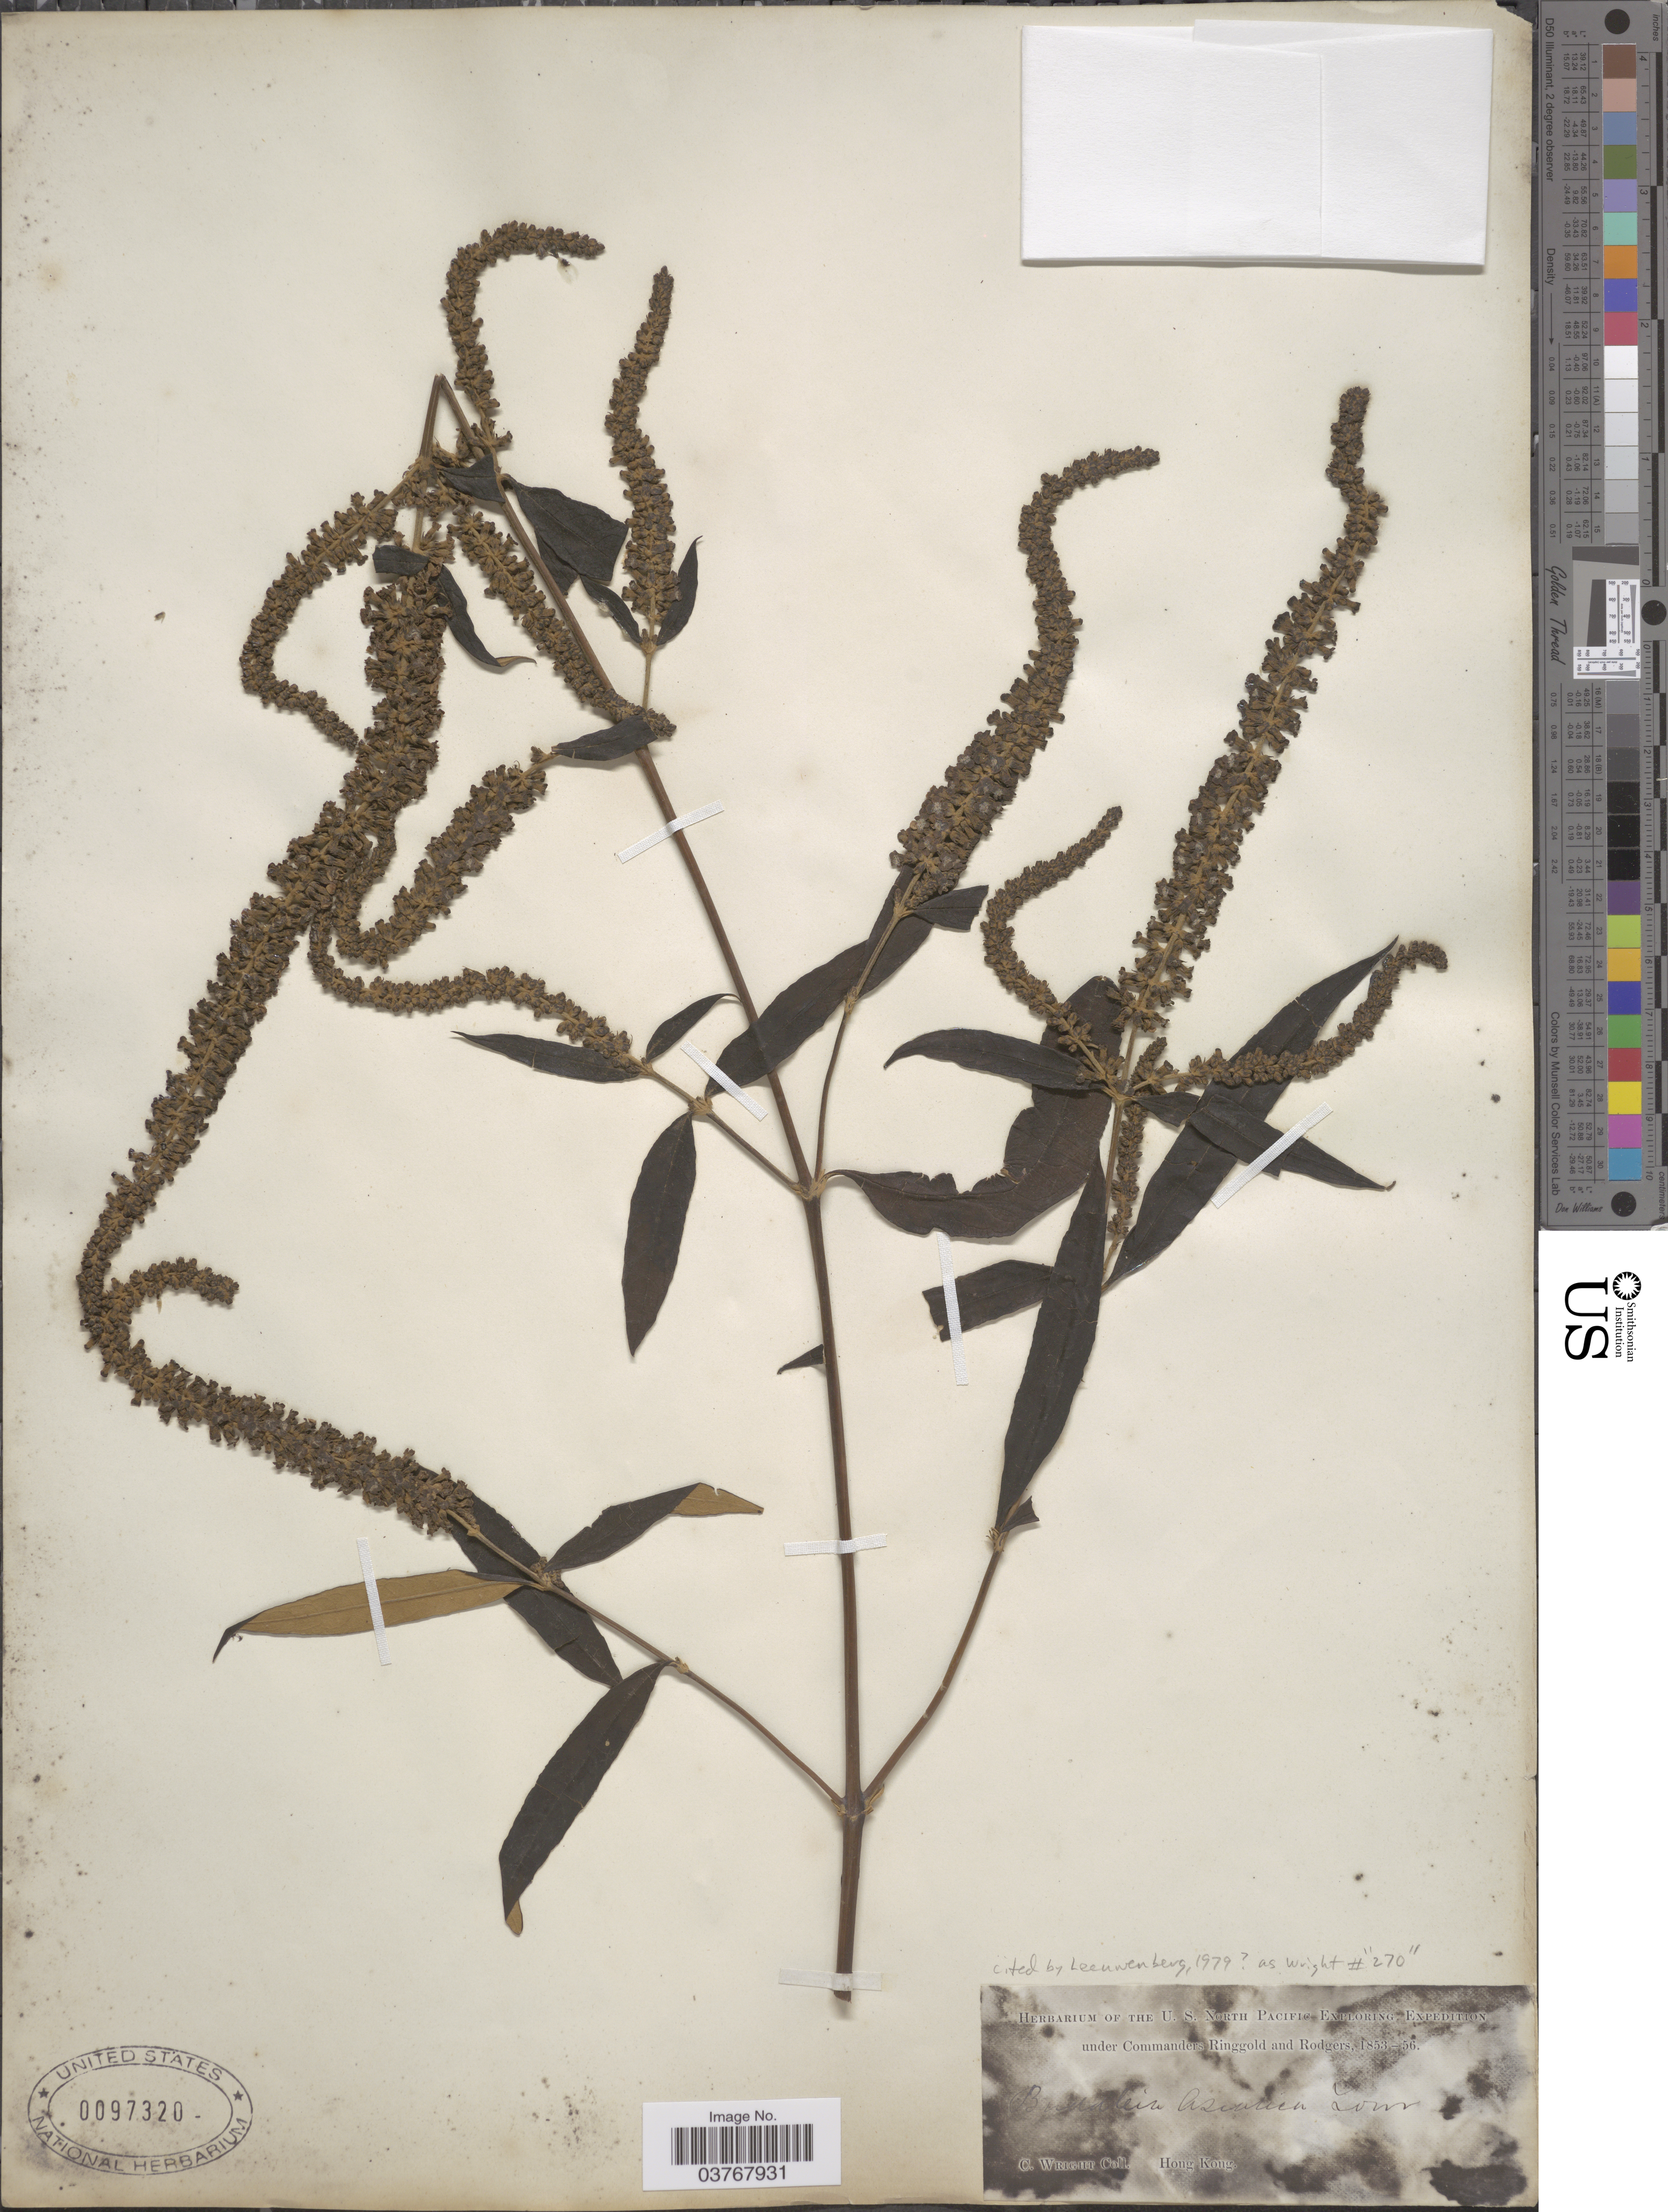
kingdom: Plantae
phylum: Tracheophyta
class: Magnoliopsida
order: Lamiales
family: Scrophulariaceae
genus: Buddleja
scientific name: Buddleja asiatica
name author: Lour.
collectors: C. Wright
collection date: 1853/1856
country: China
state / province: Hong Kong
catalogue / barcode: US 97320